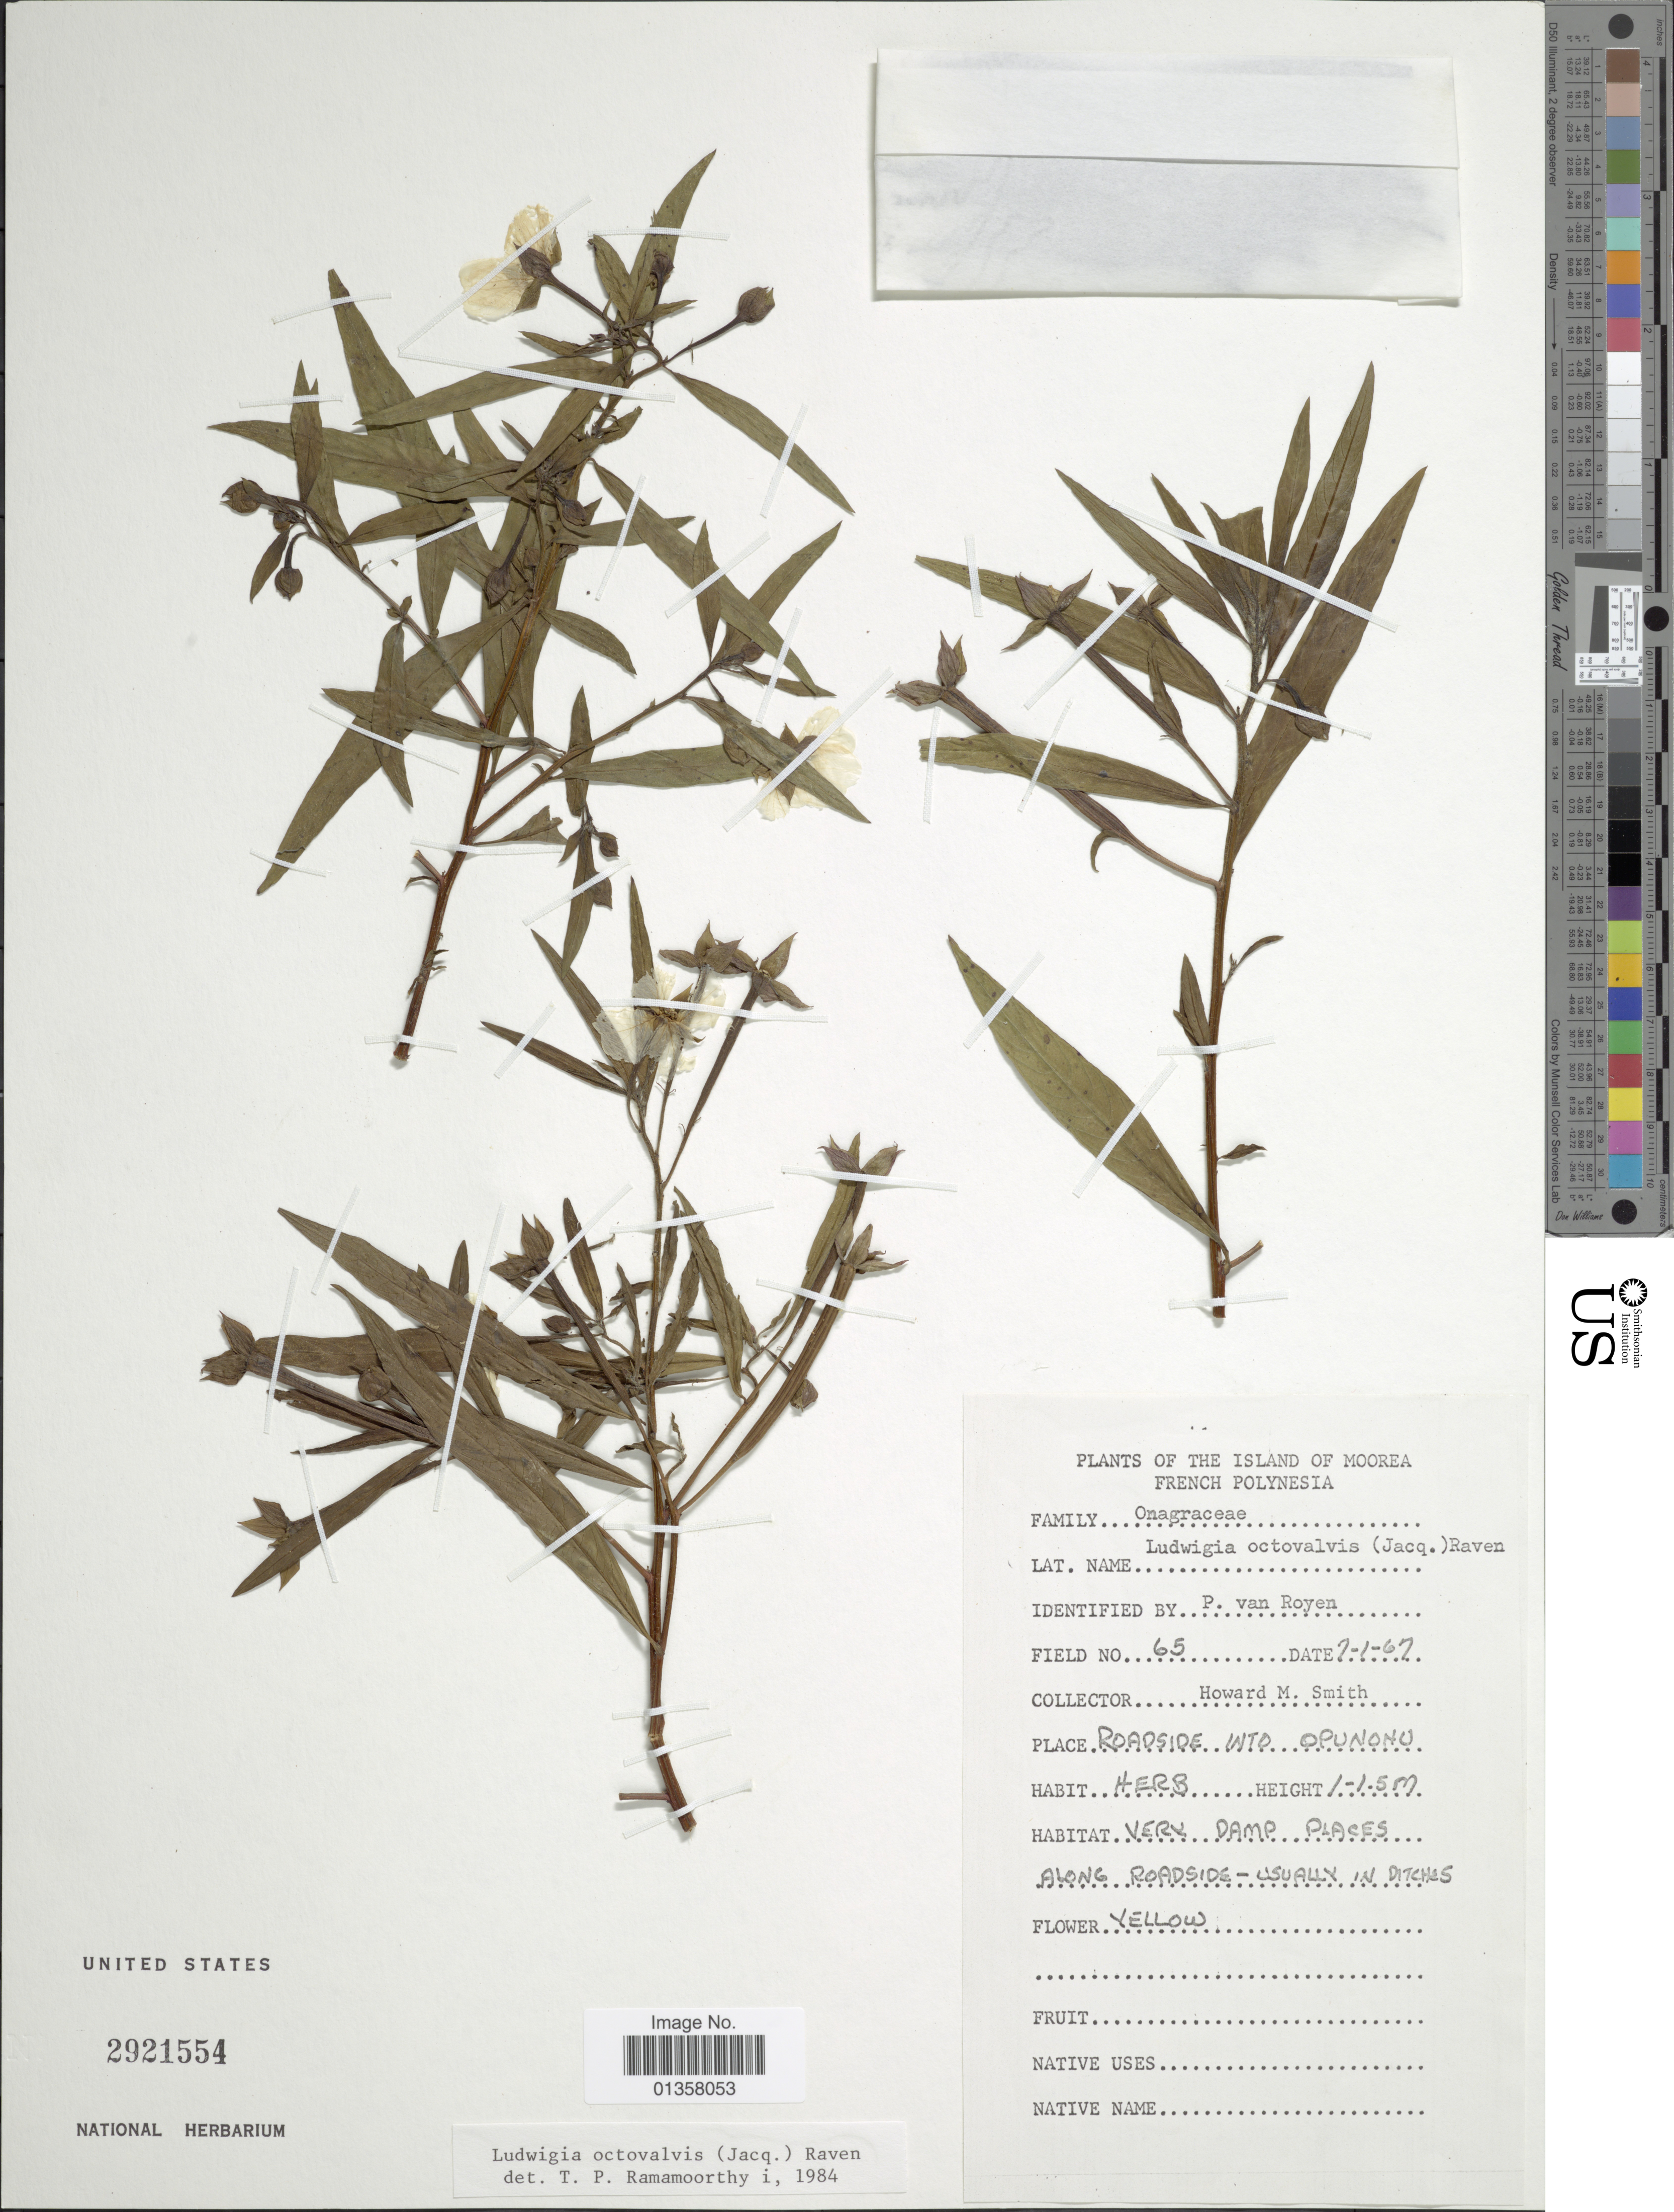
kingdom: Plantae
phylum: Tracheophyta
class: Magnoliopsida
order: Myrtales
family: Onagraceae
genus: Ludwigia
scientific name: Ludwigia octovalvis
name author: (Jacq.) P.H. Raven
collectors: P. van Royen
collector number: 65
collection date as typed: Transcribed d/m/y: 7/1/67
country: French Polynesia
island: Moorea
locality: The Island of Moorea, Roadside Wto Opunoho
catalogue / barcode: US 2921554